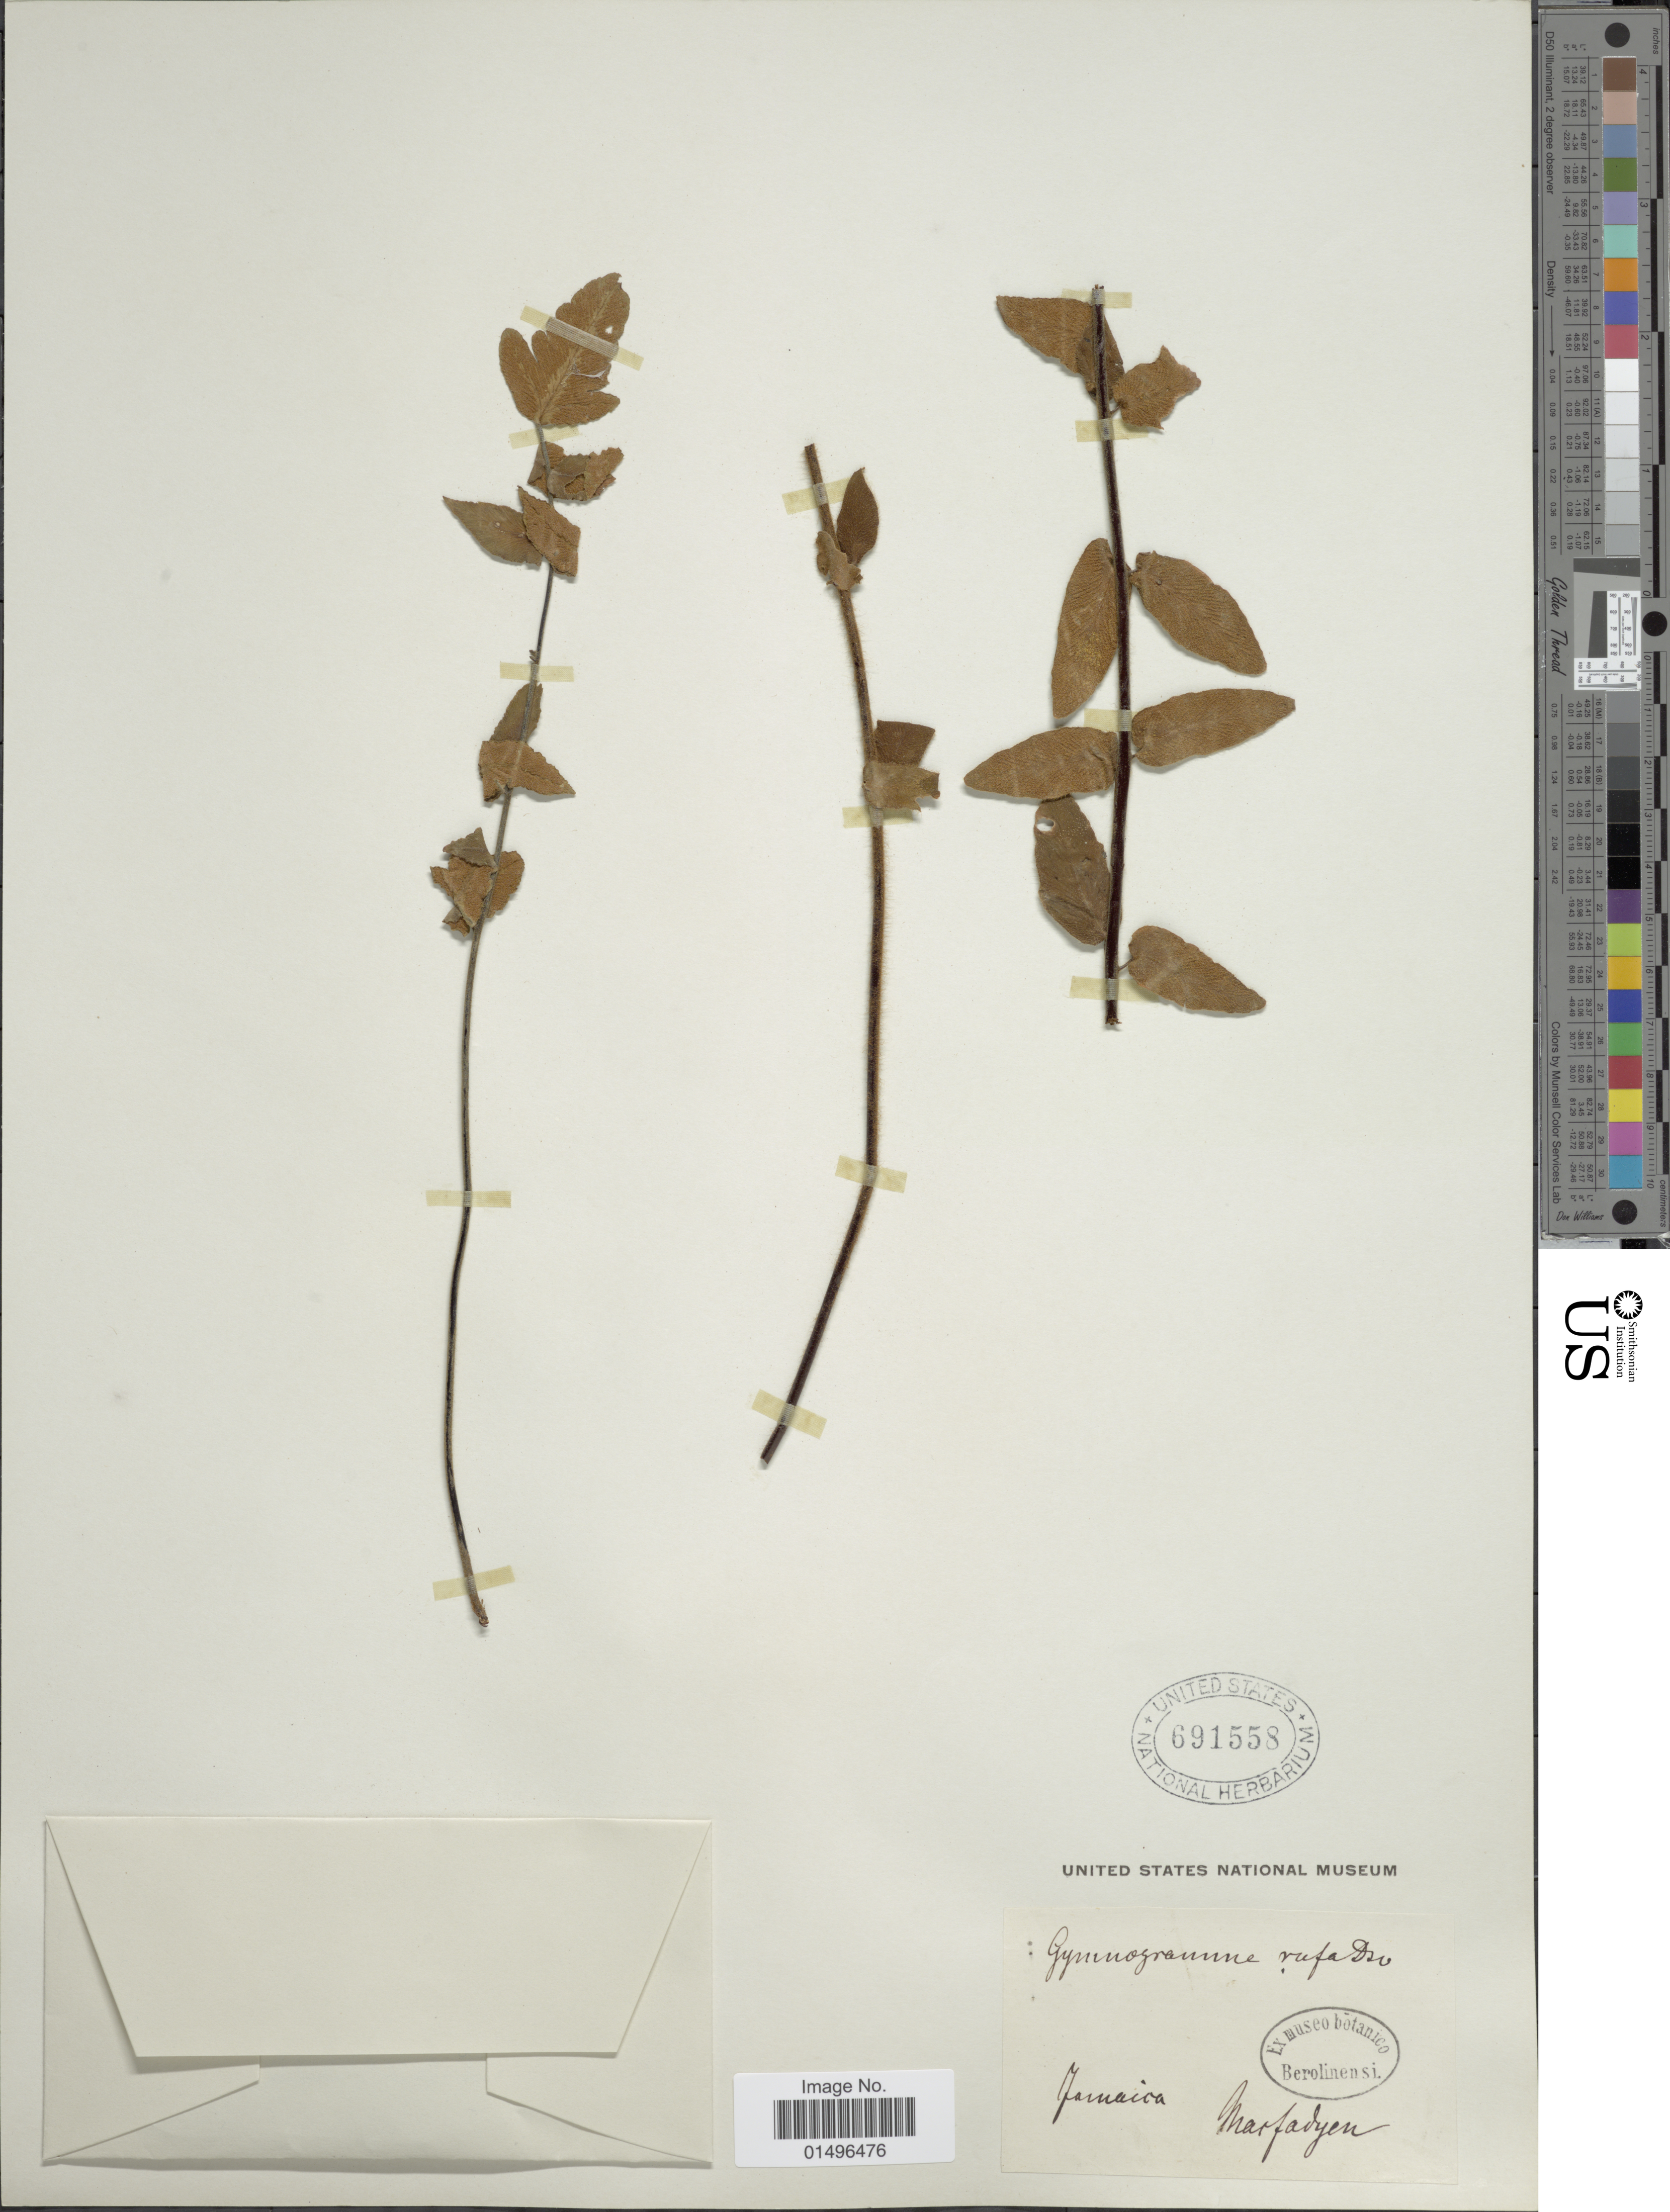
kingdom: Plantae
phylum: Tracheophyta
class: Polypodiopsida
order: Polypodiales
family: Pteridaceae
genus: Hemionitis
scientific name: Hemionitis rufa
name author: (L.) Sw.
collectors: ex Museo Botanico Berolinensi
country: Jamaica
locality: Jamaica Marfadyen.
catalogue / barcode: US 691558